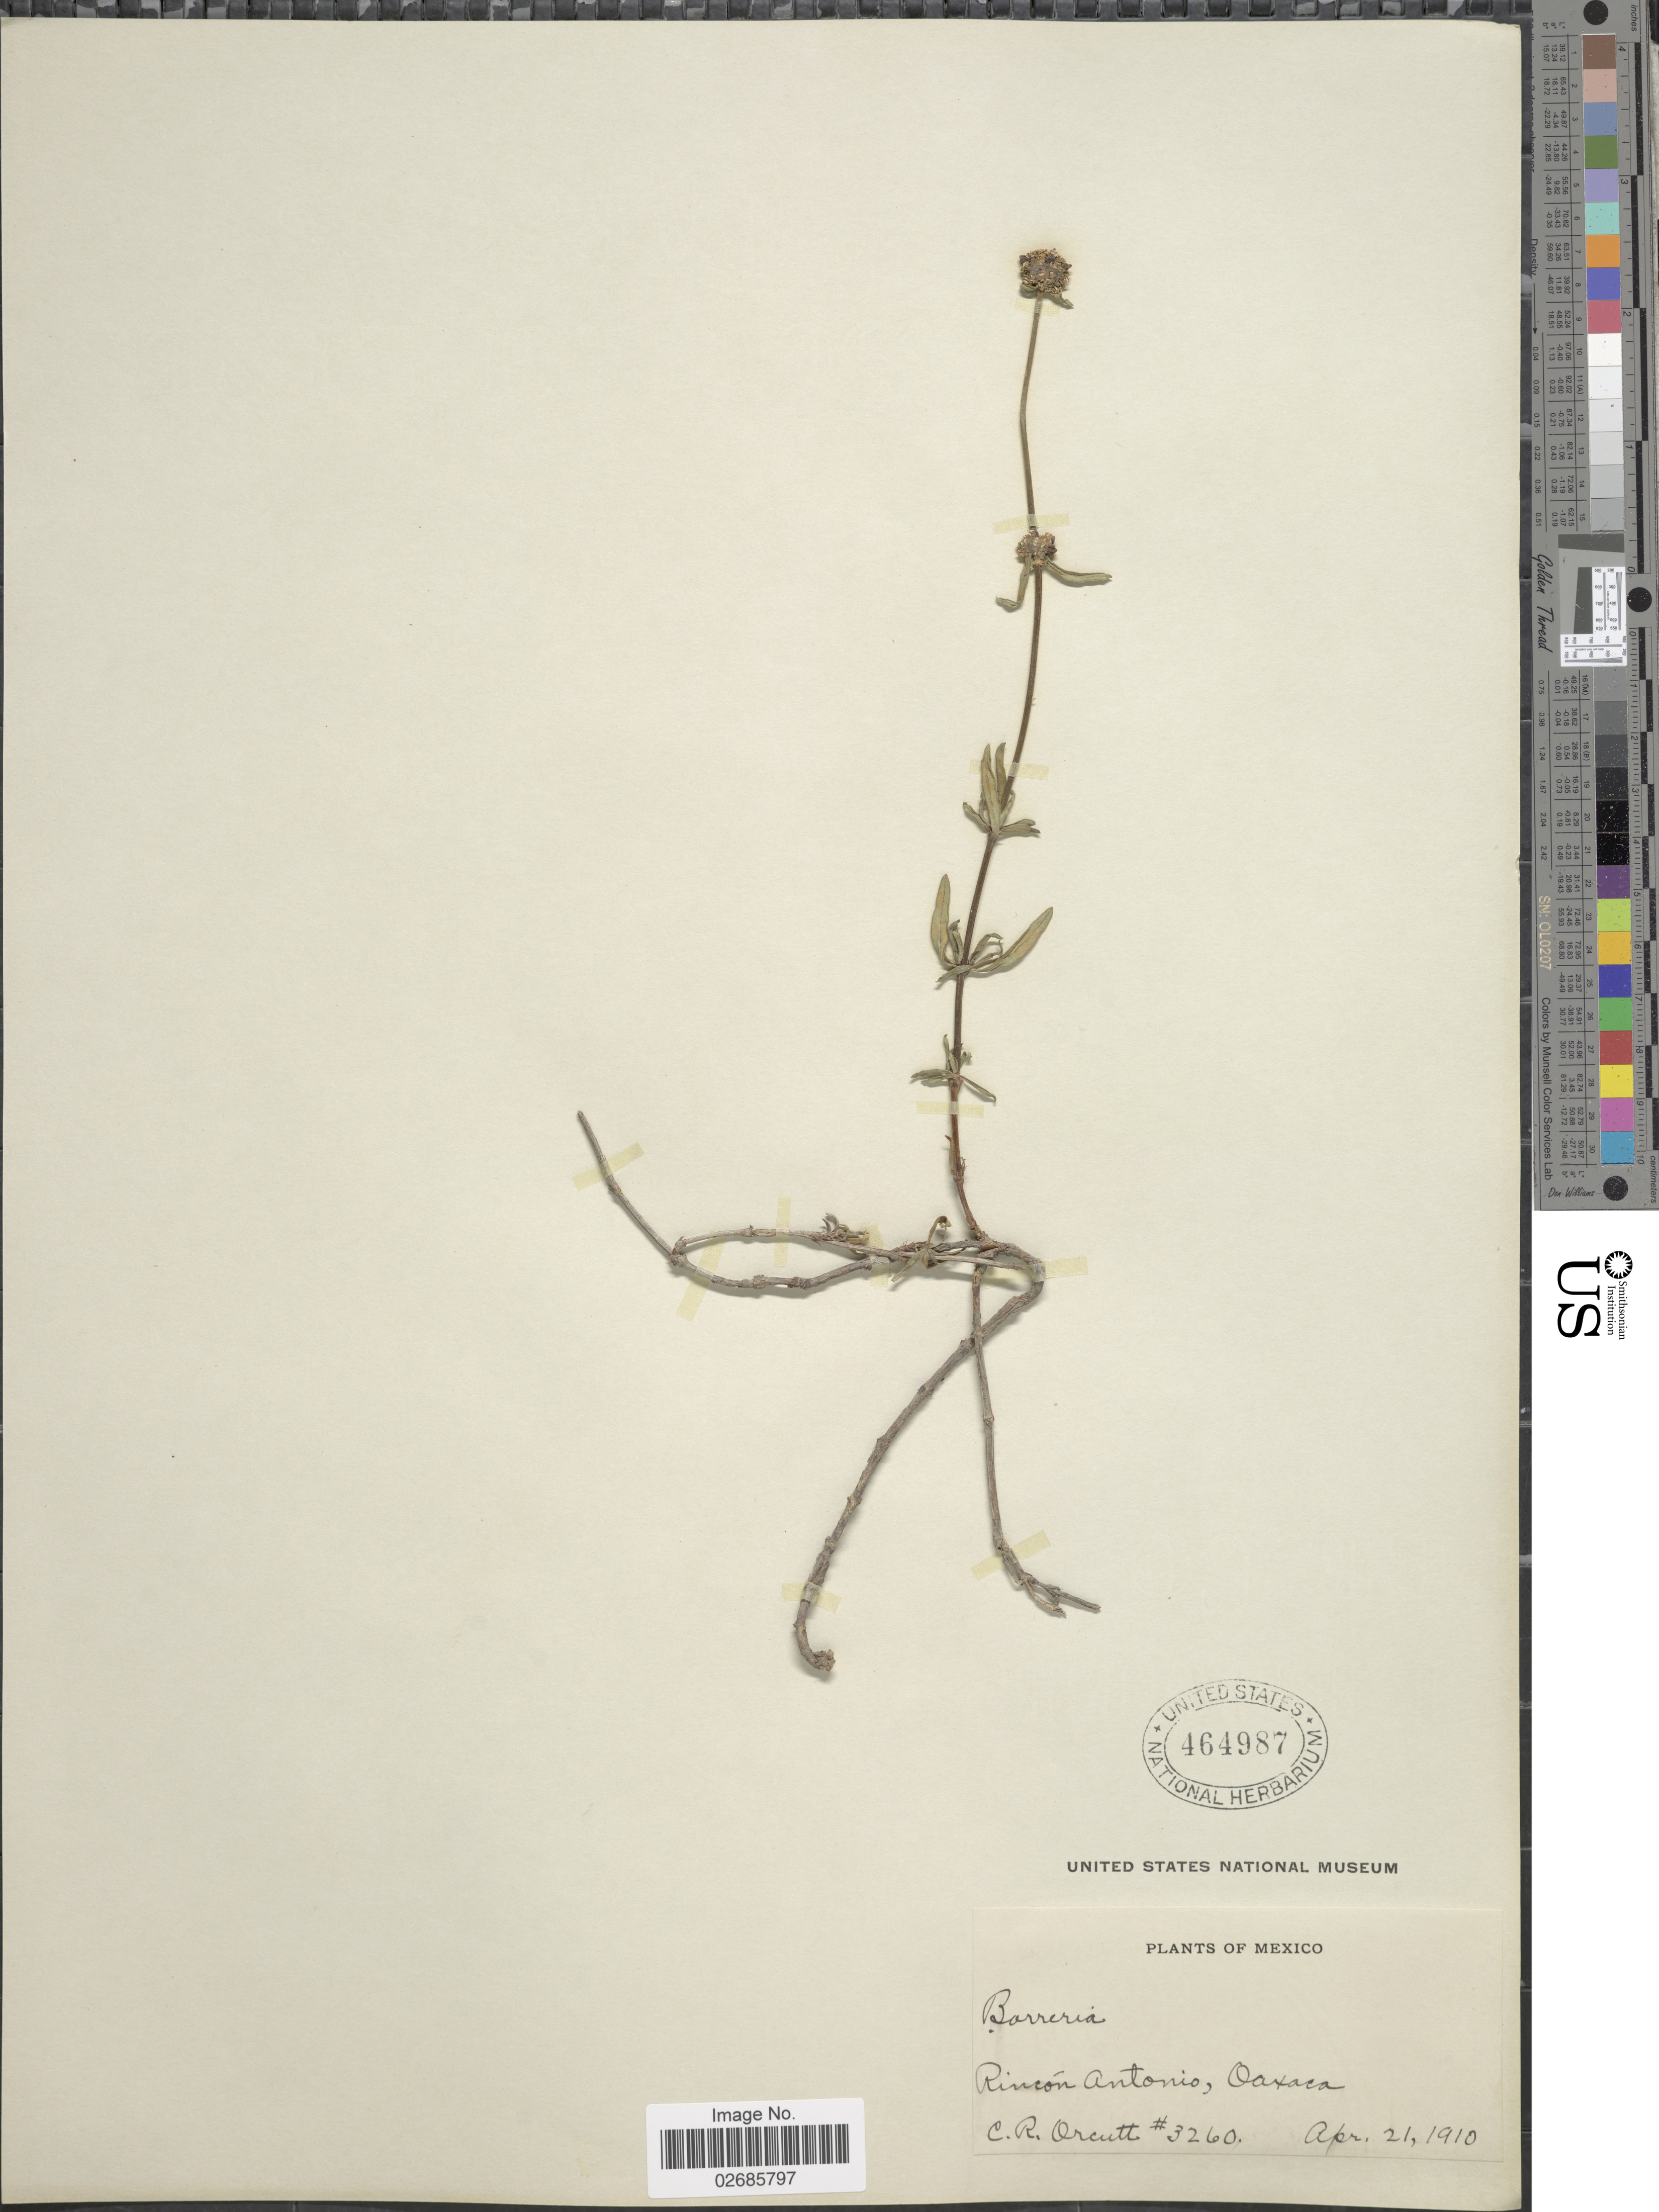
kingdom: Plantae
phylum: Tracheophyta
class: Magnoliopsida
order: Gentianales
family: Rubiaceae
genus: Borreria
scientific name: Borreria sp.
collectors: C. R. Orcutt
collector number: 3260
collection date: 1910-04-21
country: Mexico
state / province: Oaxaca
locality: Rincón Antonio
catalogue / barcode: US 464987